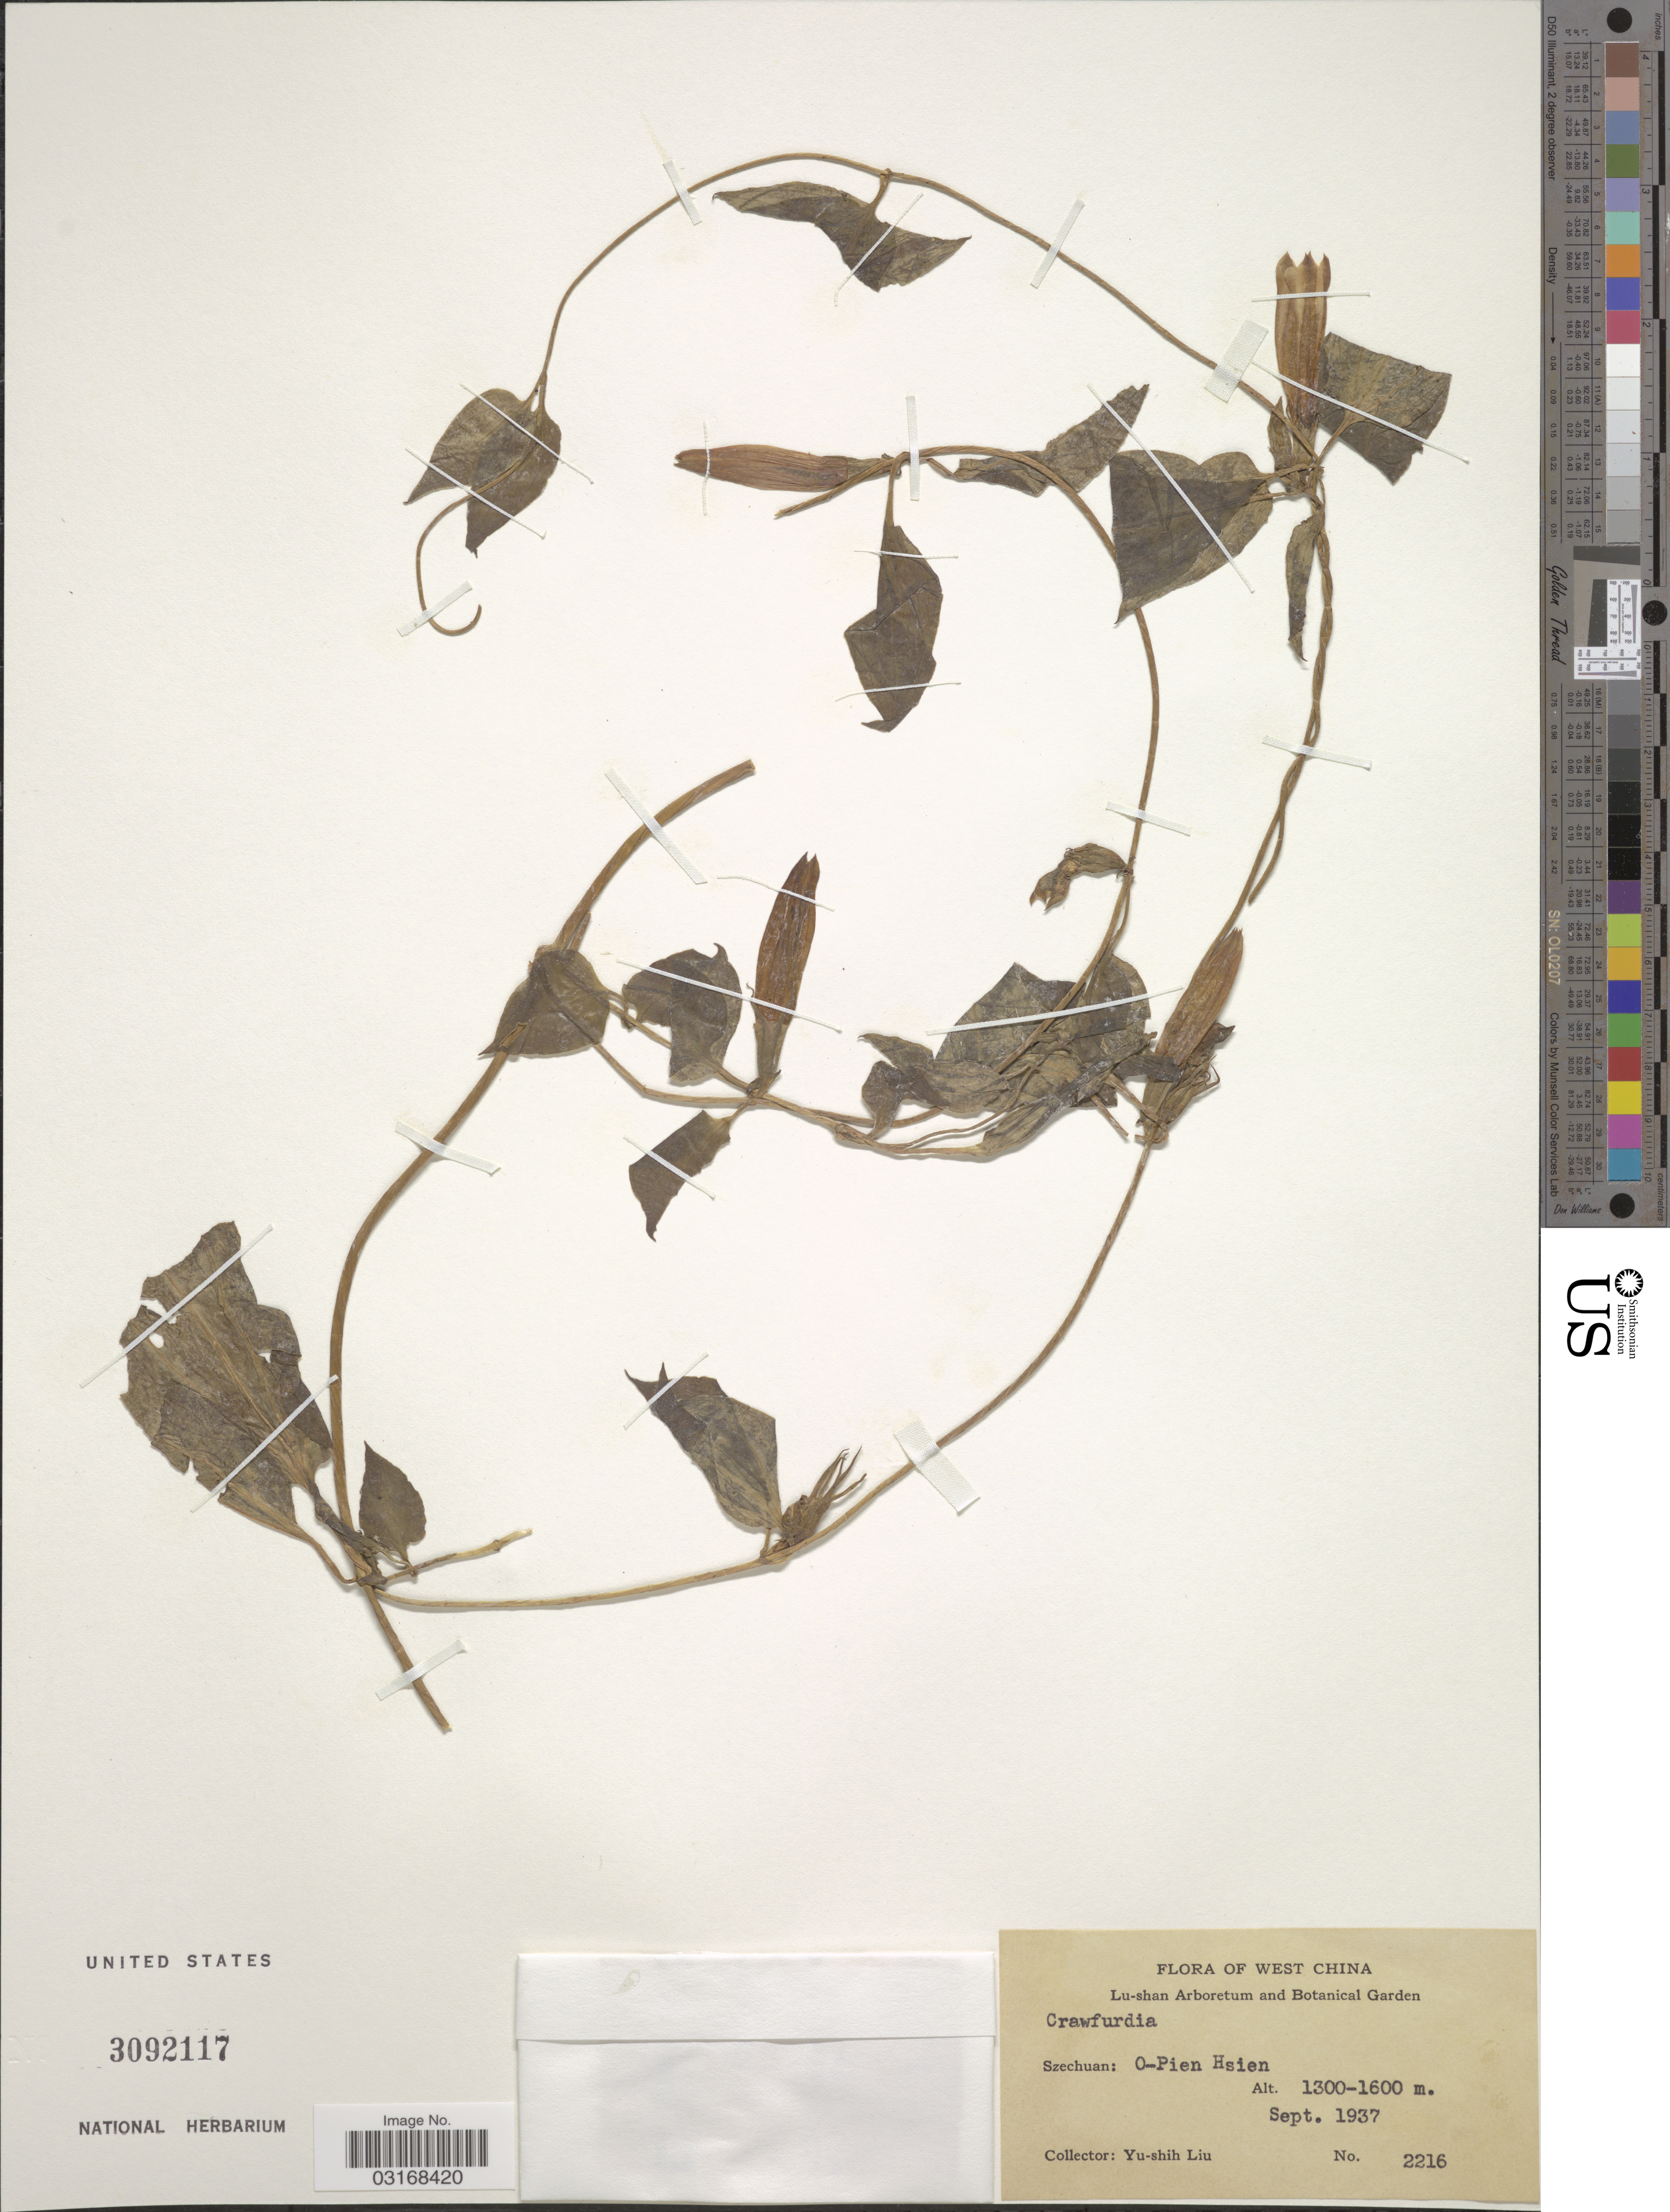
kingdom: Plantae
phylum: Tracheophyta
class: Magnoliopsida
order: Gentianales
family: Gentianaceae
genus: Crawfurdia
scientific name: Crawfurdia sp.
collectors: Y.-S. Liu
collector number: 2216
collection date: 1937-09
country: China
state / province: Sichuan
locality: West China. Szechuan: O-Pien Hsien.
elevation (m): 1300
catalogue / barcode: US 3092117